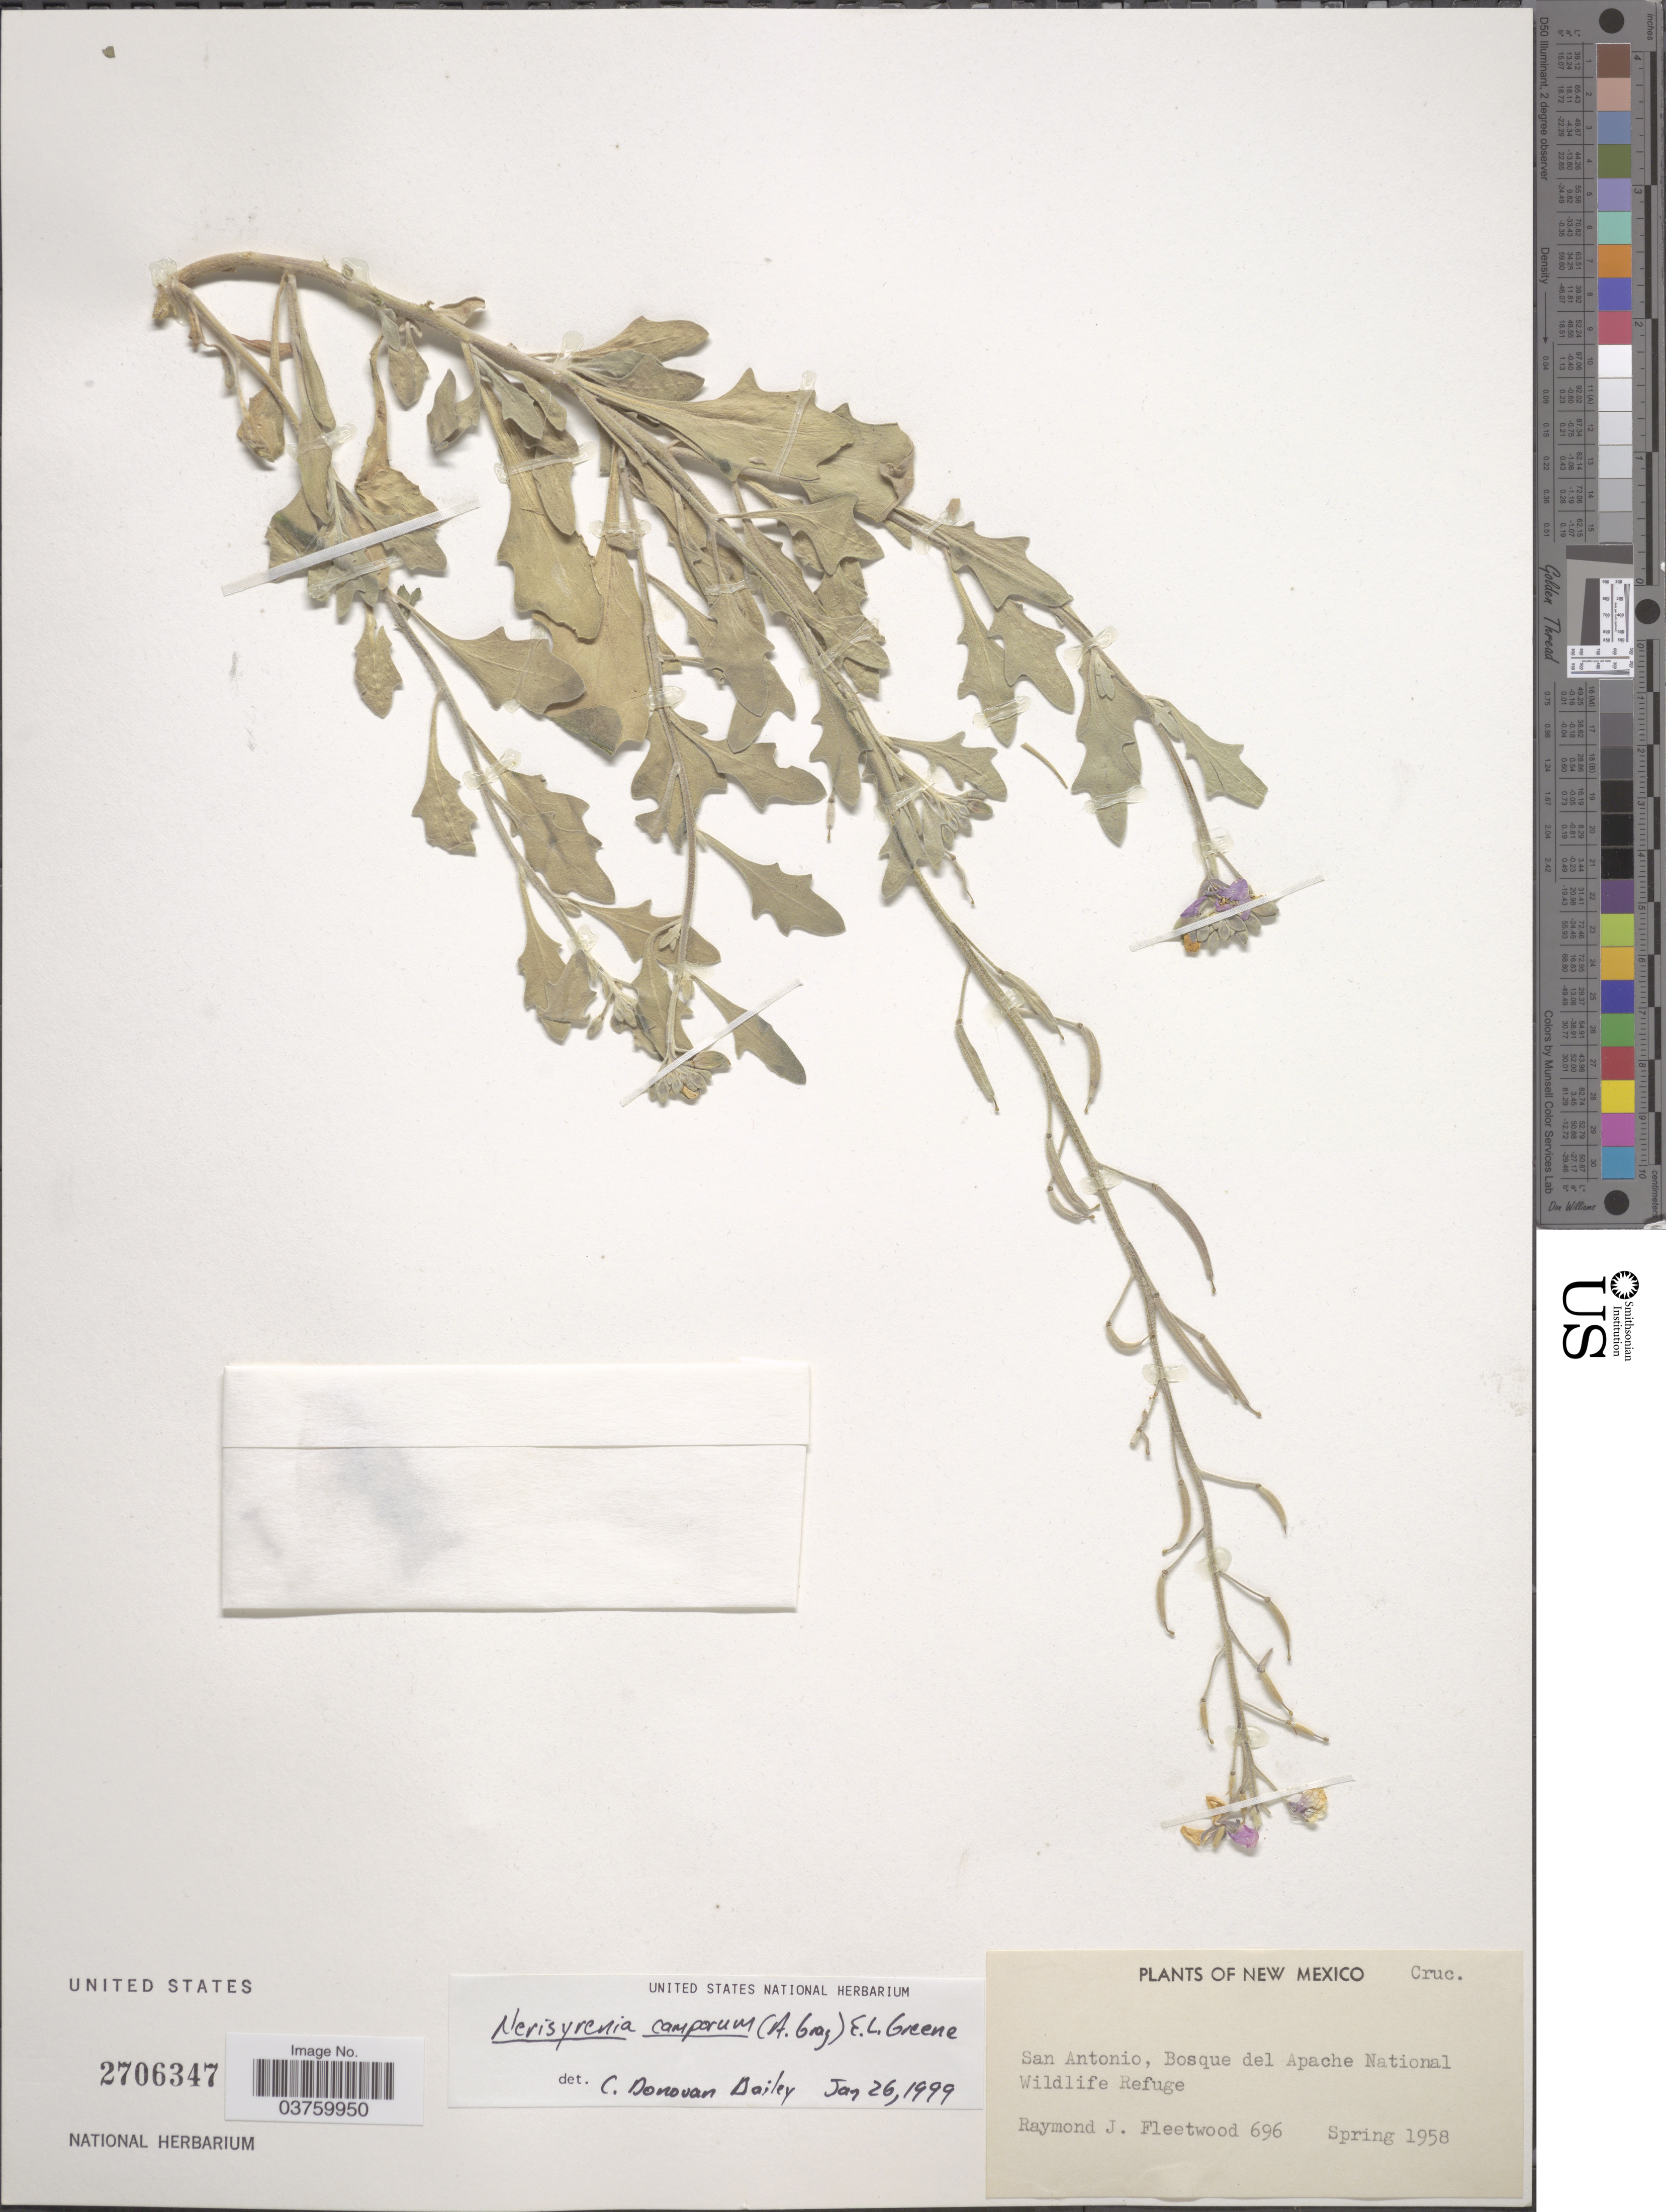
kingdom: Plantae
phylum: Tracheophyta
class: Magnoliopsida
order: Brassicales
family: Brassicaceae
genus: Nerisyrenia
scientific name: Nerisyrenia camporum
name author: (A. Gray) Greene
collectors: R. J. Fleetwood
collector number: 696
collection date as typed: Spring 1958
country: United States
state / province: New Mexico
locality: San Antonio, Bosque del Apache National Wildlife Refuge.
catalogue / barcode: US 2706347